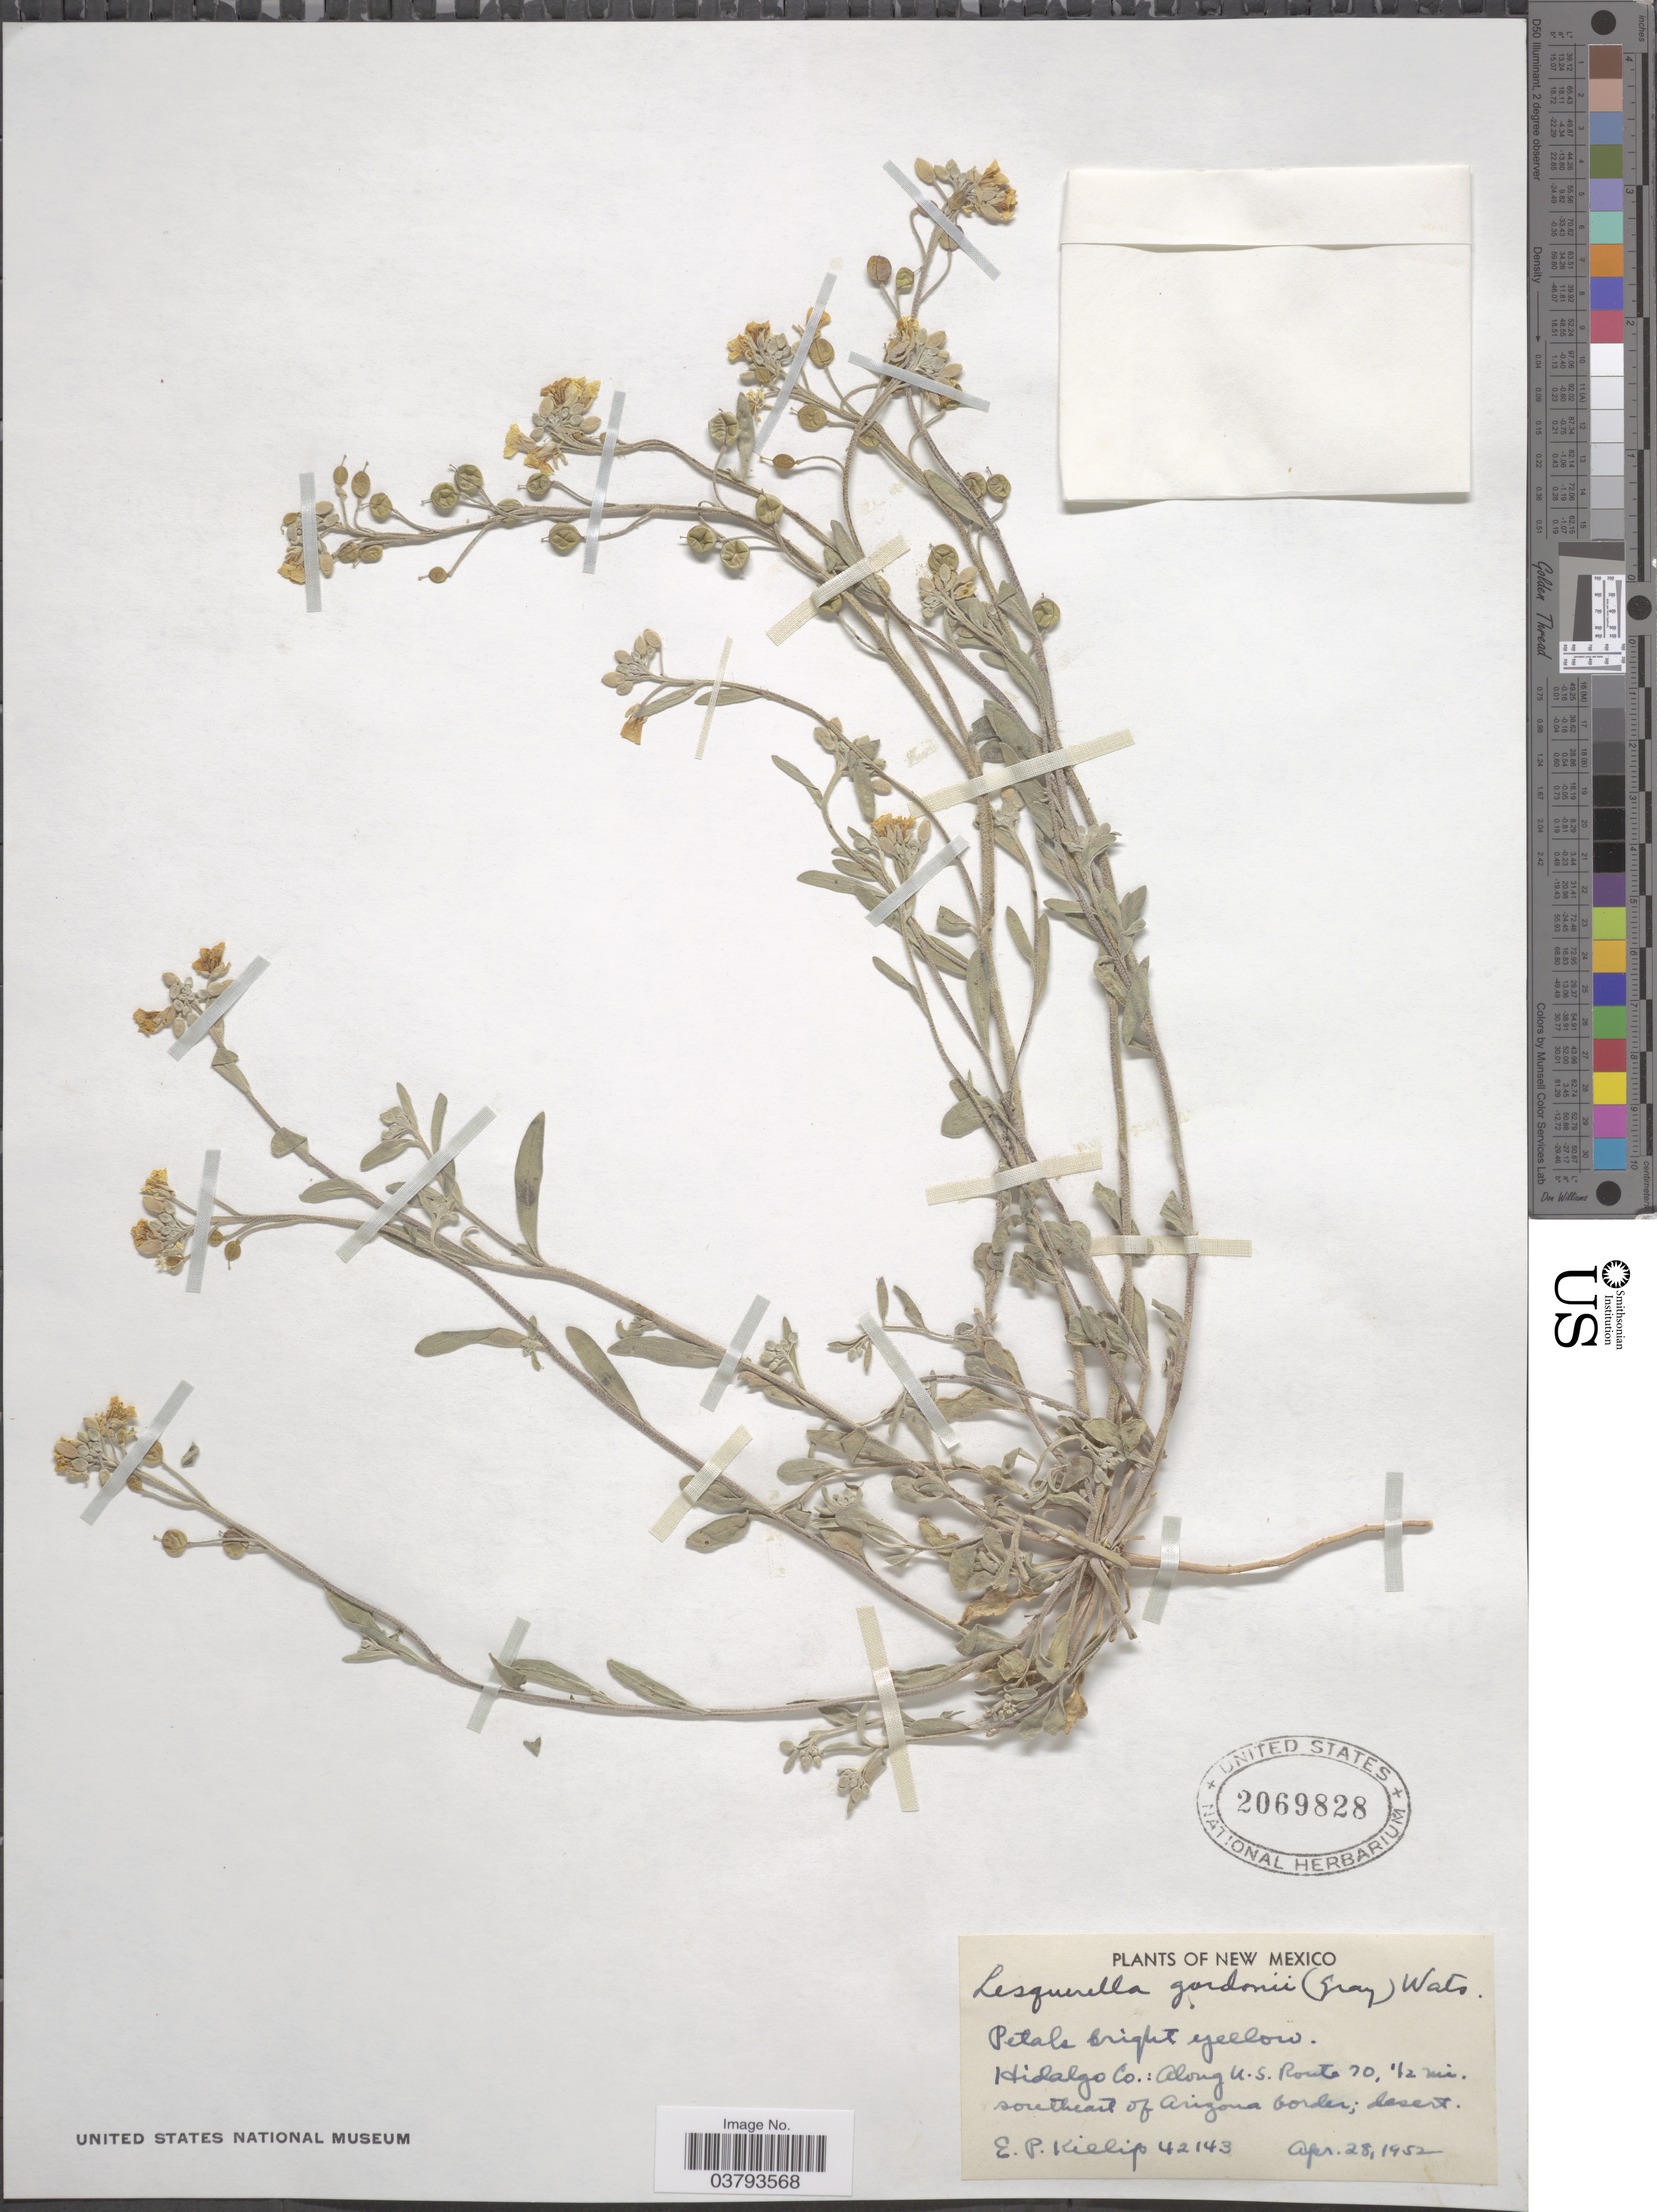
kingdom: Plantae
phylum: Tracheophyta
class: Magnoliopsida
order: Brassicales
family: Brassicaceae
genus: Lesquerella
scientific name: Lesquerella gordonii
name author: (A. Gray) S. Watson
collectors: E. P. Killip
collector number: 42143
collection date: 1952-04-28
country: United States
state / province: New Mexico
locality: Hidalgo Co.: Along U.S. Route 70, ½ mi. southeast of Arizona border; desert.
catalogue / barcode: US 2069828